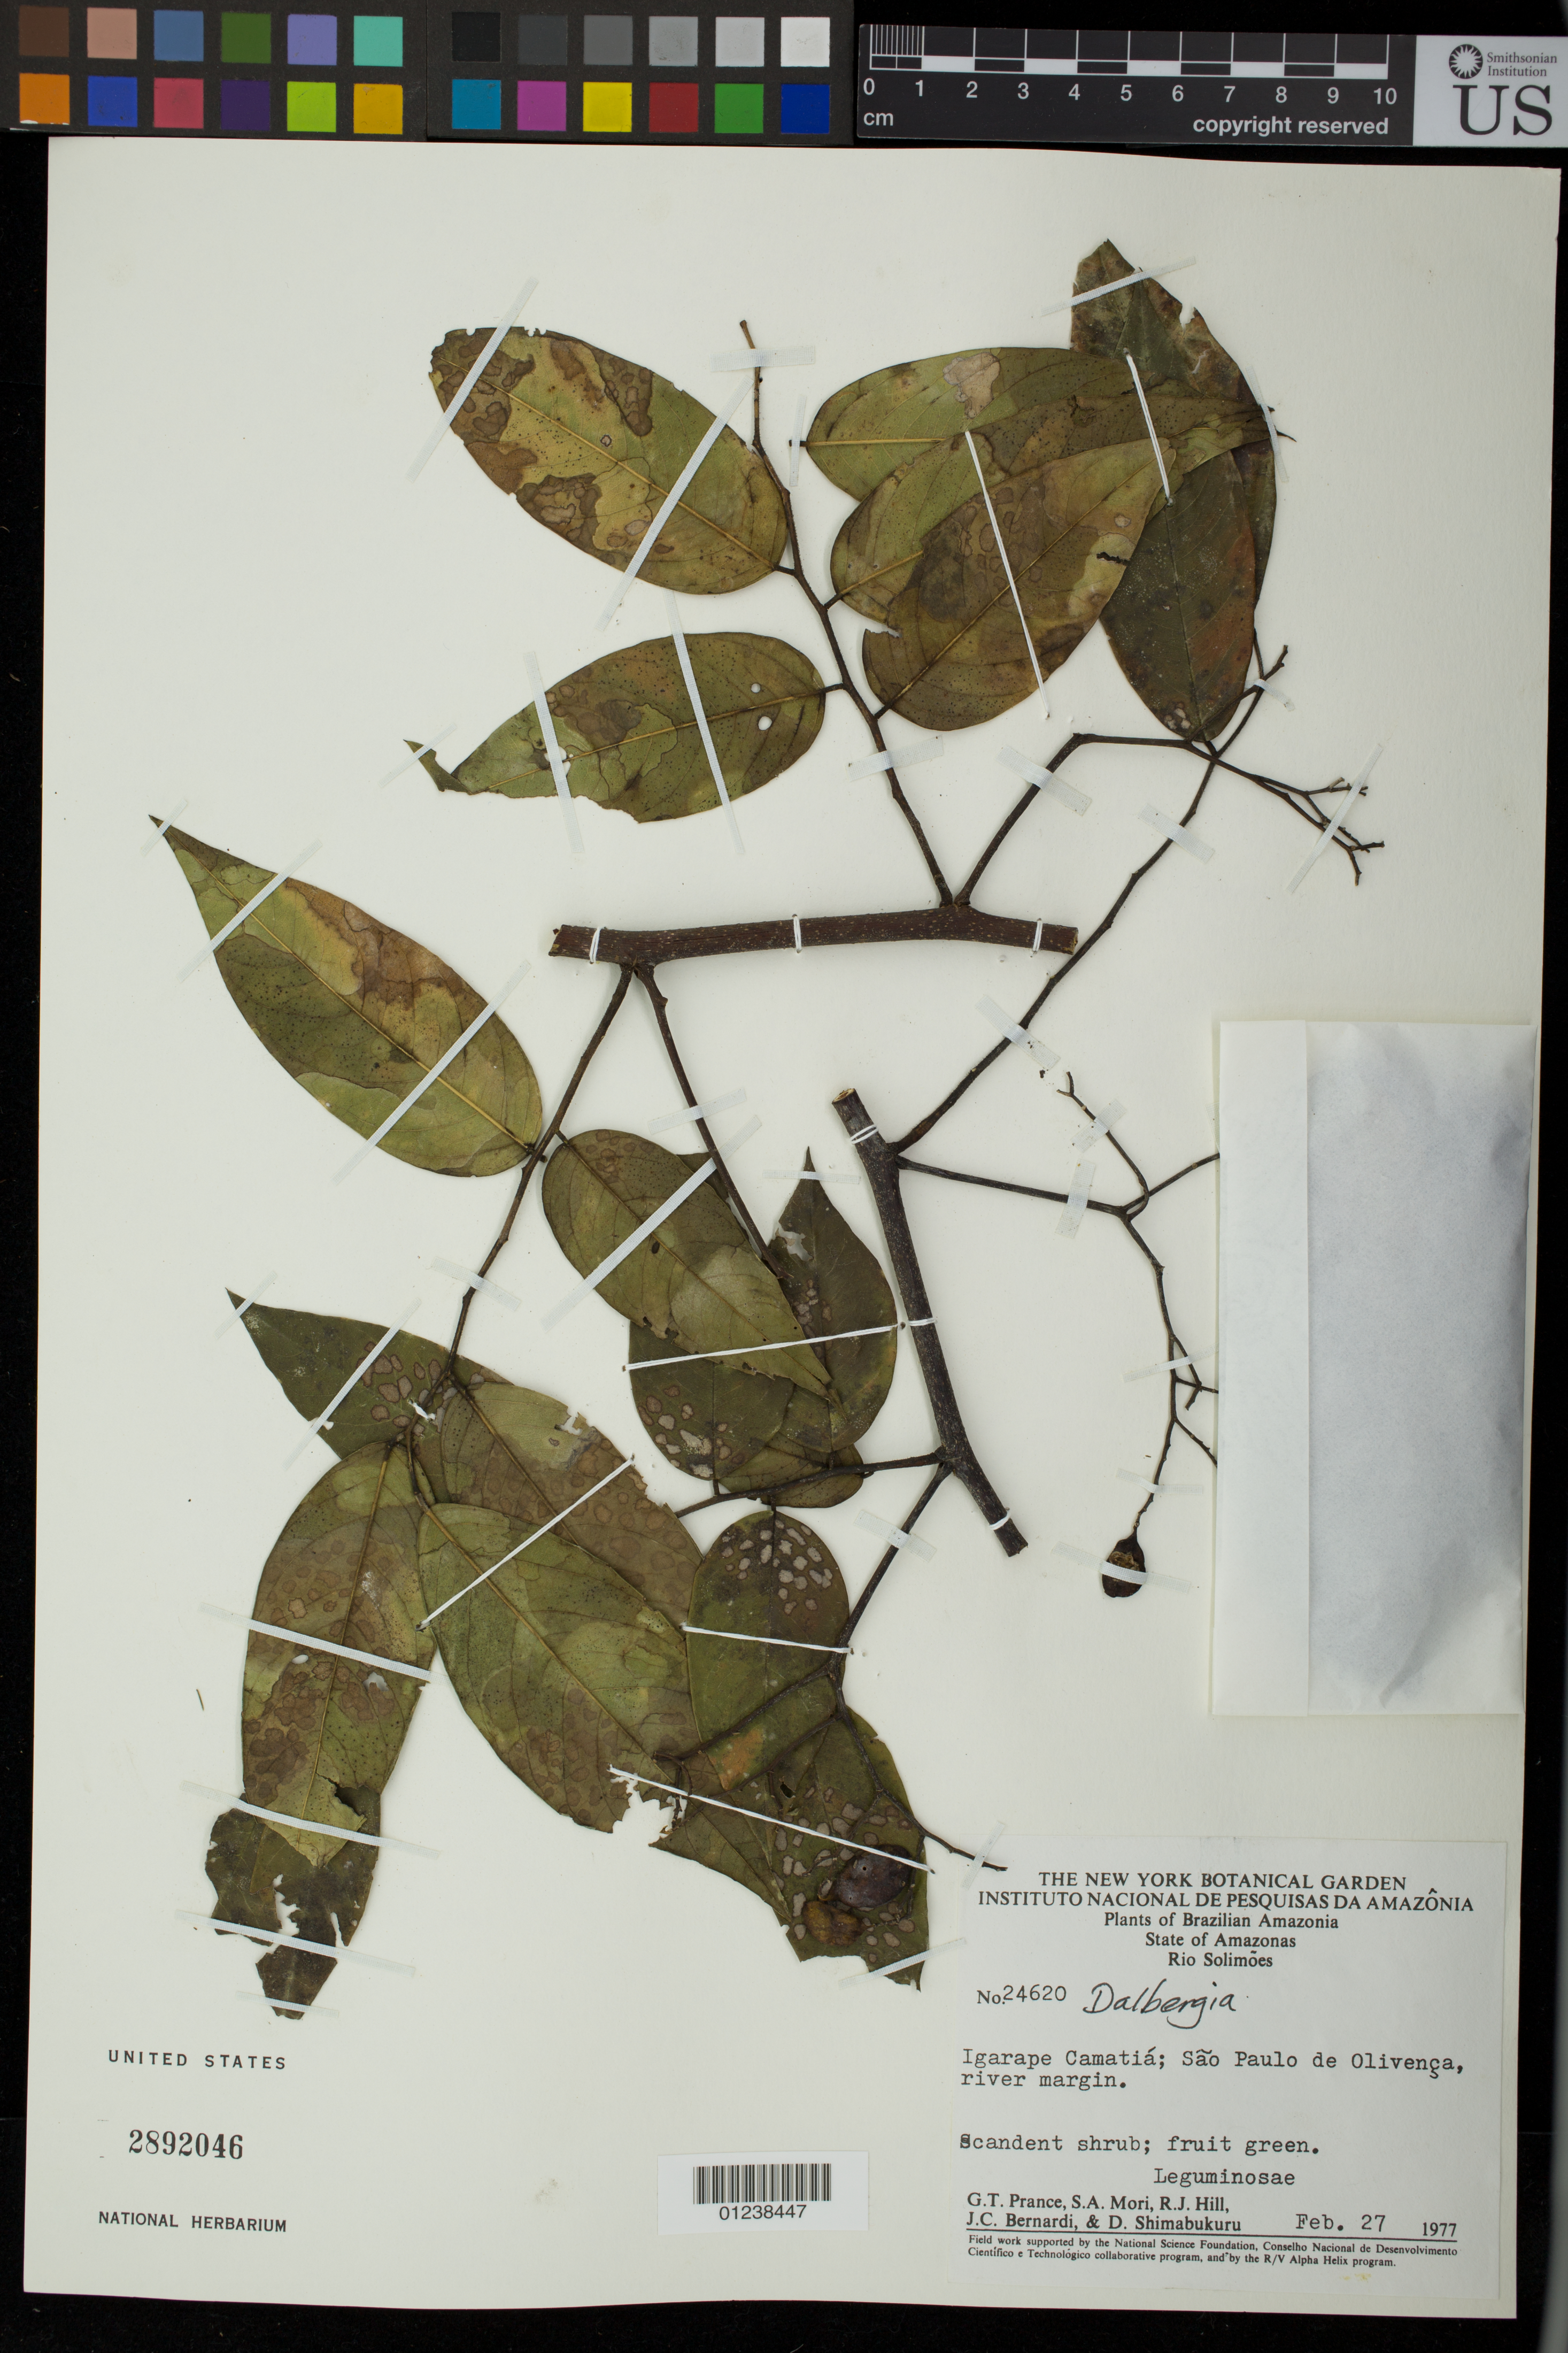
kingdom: Plantae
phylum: Tracheophyta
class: Magnoliopsida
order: Fabales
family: Fabaceae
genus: Dalbergia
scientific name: Dalbergia riedelii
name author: (Benth.) Sandwith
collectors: G. T. Prance, S. Mori, R. J. Hill, J. C. Bernardi & D. Shimabukuru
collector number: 24620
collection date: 1977-02-27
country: Brazil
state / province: Amazonas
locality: Rio Solimoes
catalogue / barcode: US 2892046